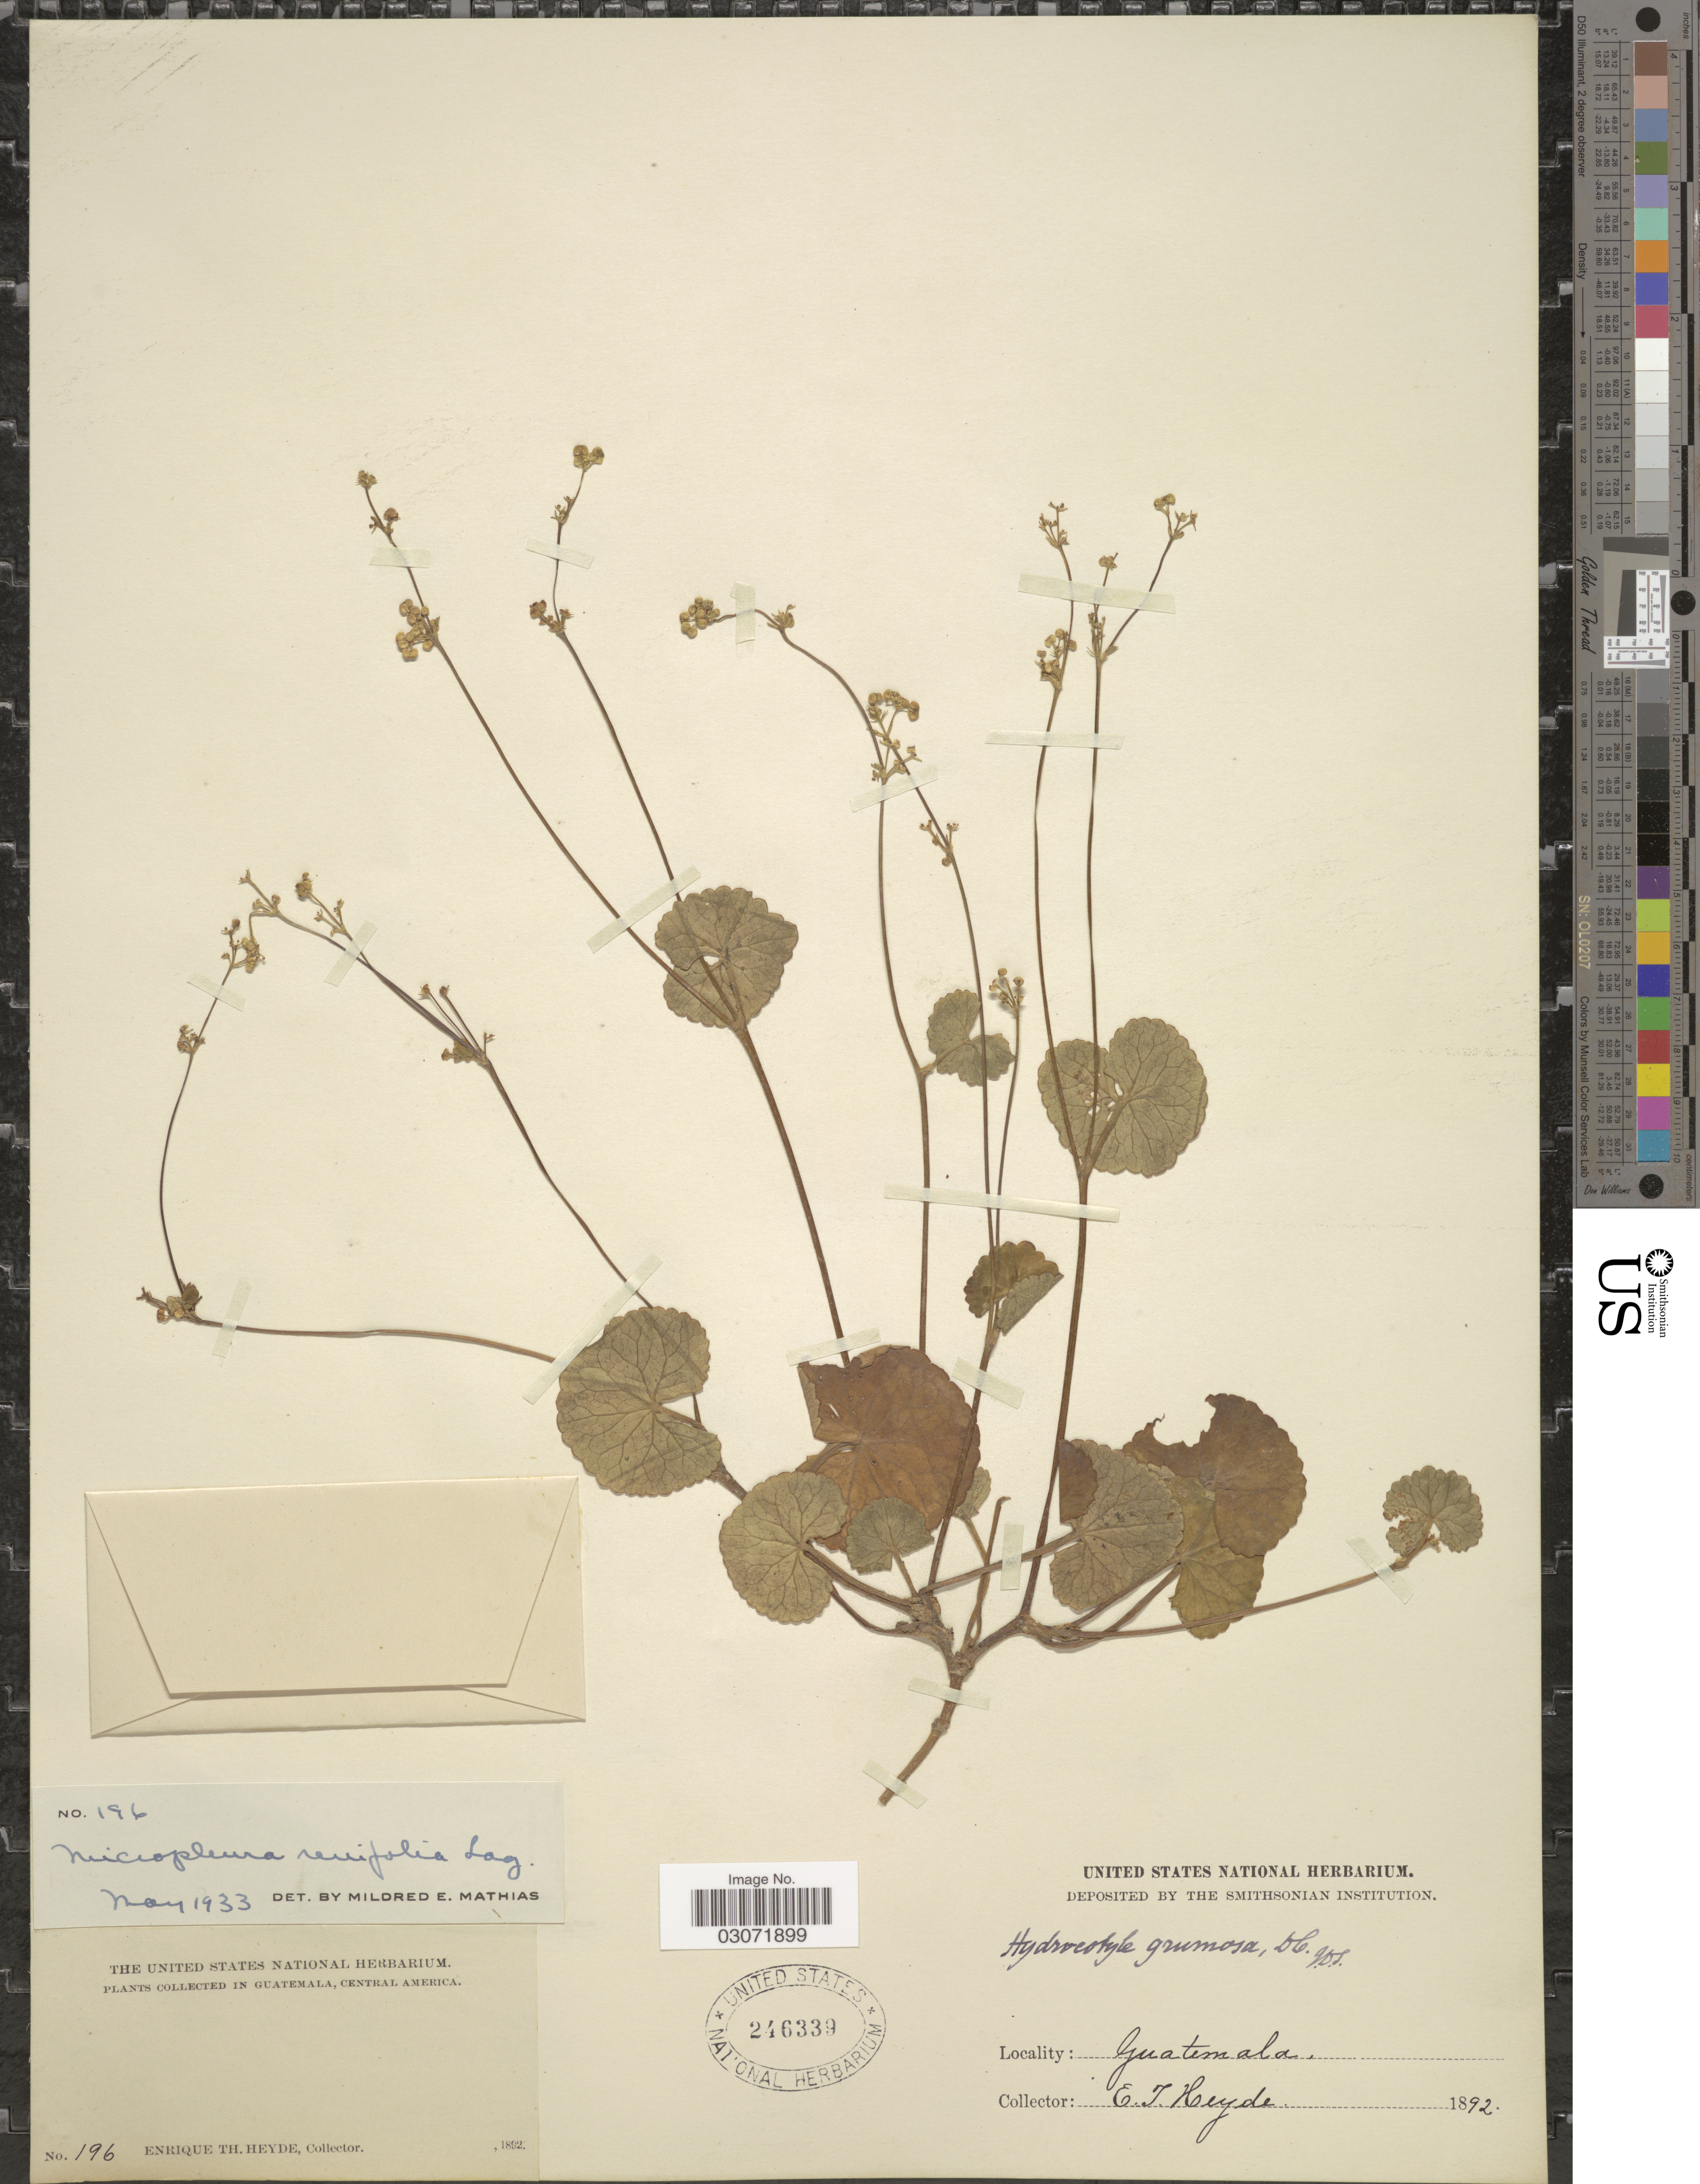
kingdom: Plantae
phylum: Tracheophyta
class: Magnoliopsida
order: Apiales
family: Apiaceae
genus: Micropleura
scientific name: Micropleura renifolia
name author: Lag.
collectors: E. T. Heyde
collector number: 196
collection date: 1892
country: Guatemala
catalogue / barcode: US 246339